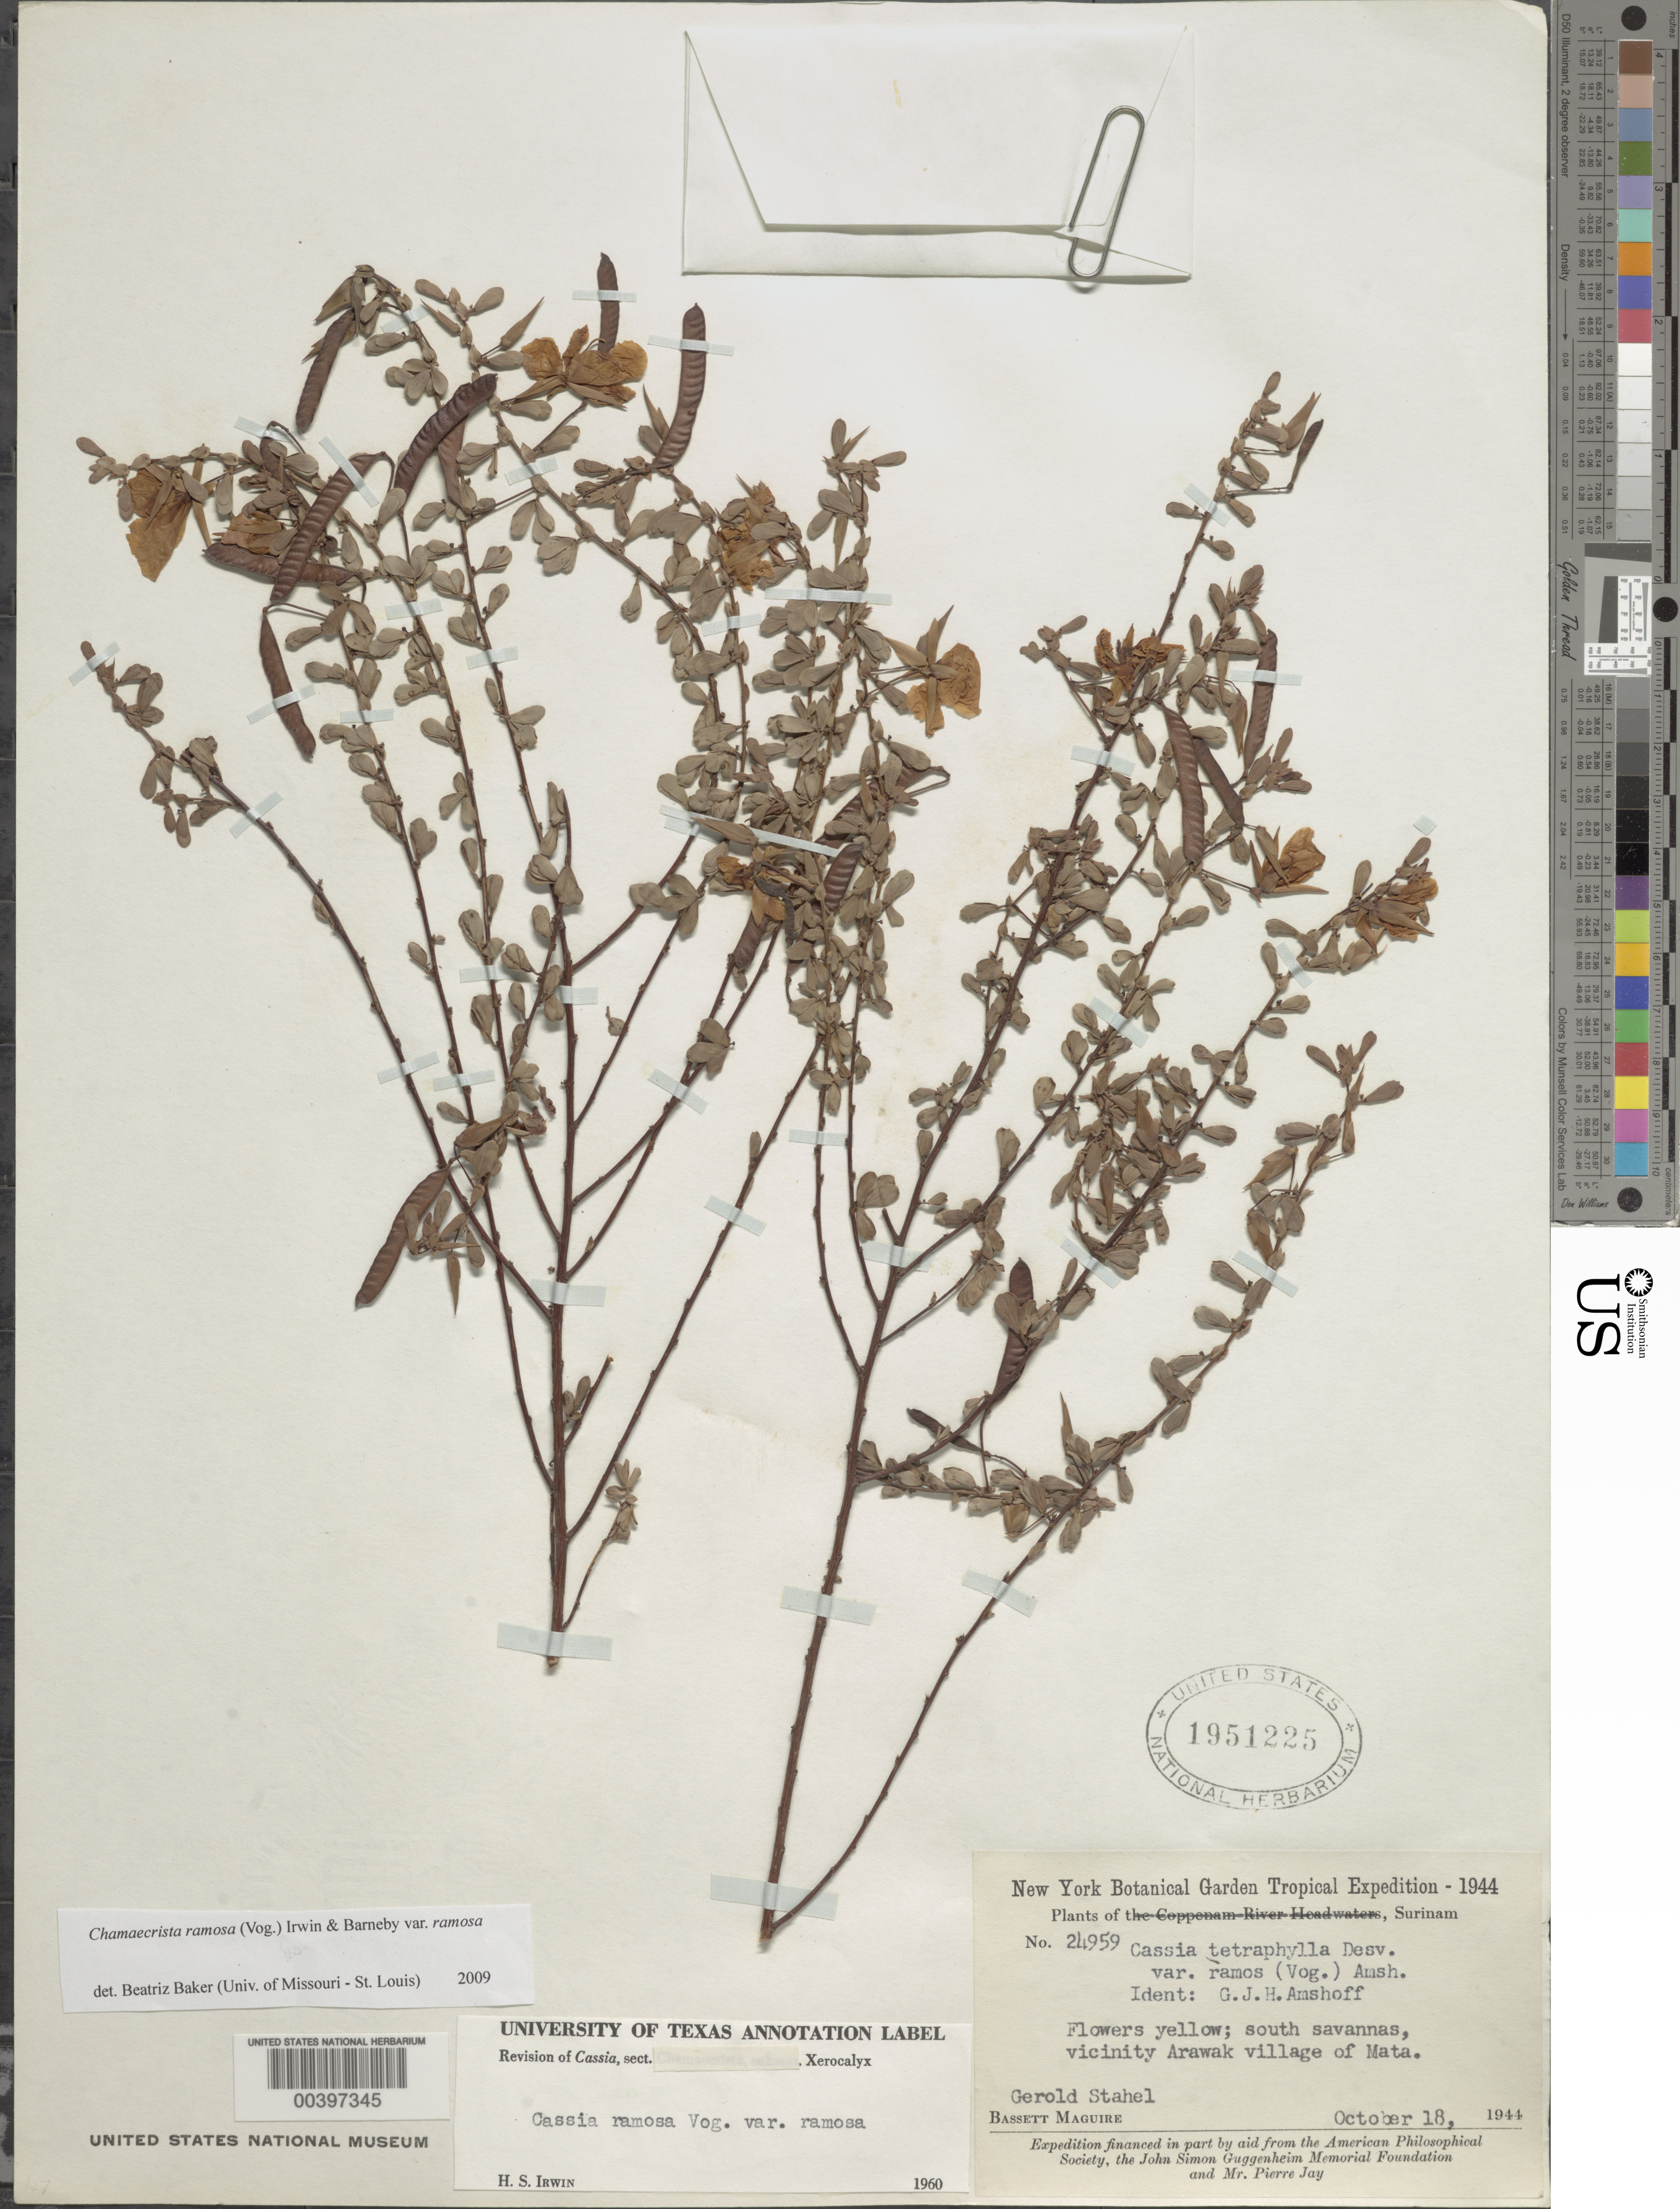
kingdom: Plantae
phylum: Tracheophyta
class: Magnoliopsida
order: Fabales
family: Fabaceae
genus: Chamaecrista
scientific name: Chamaecrista ramosa var. ramosa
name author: (Vogel) H.S. Irwin & Barneby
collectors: B. Maguire & G. Stahel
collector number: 24959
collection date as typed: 18 Oct 1944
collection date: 1944-10-18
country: Suriname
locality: S savannas, vicinity Arawak willage of Mata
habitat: Savannas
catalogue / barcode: US 1951225